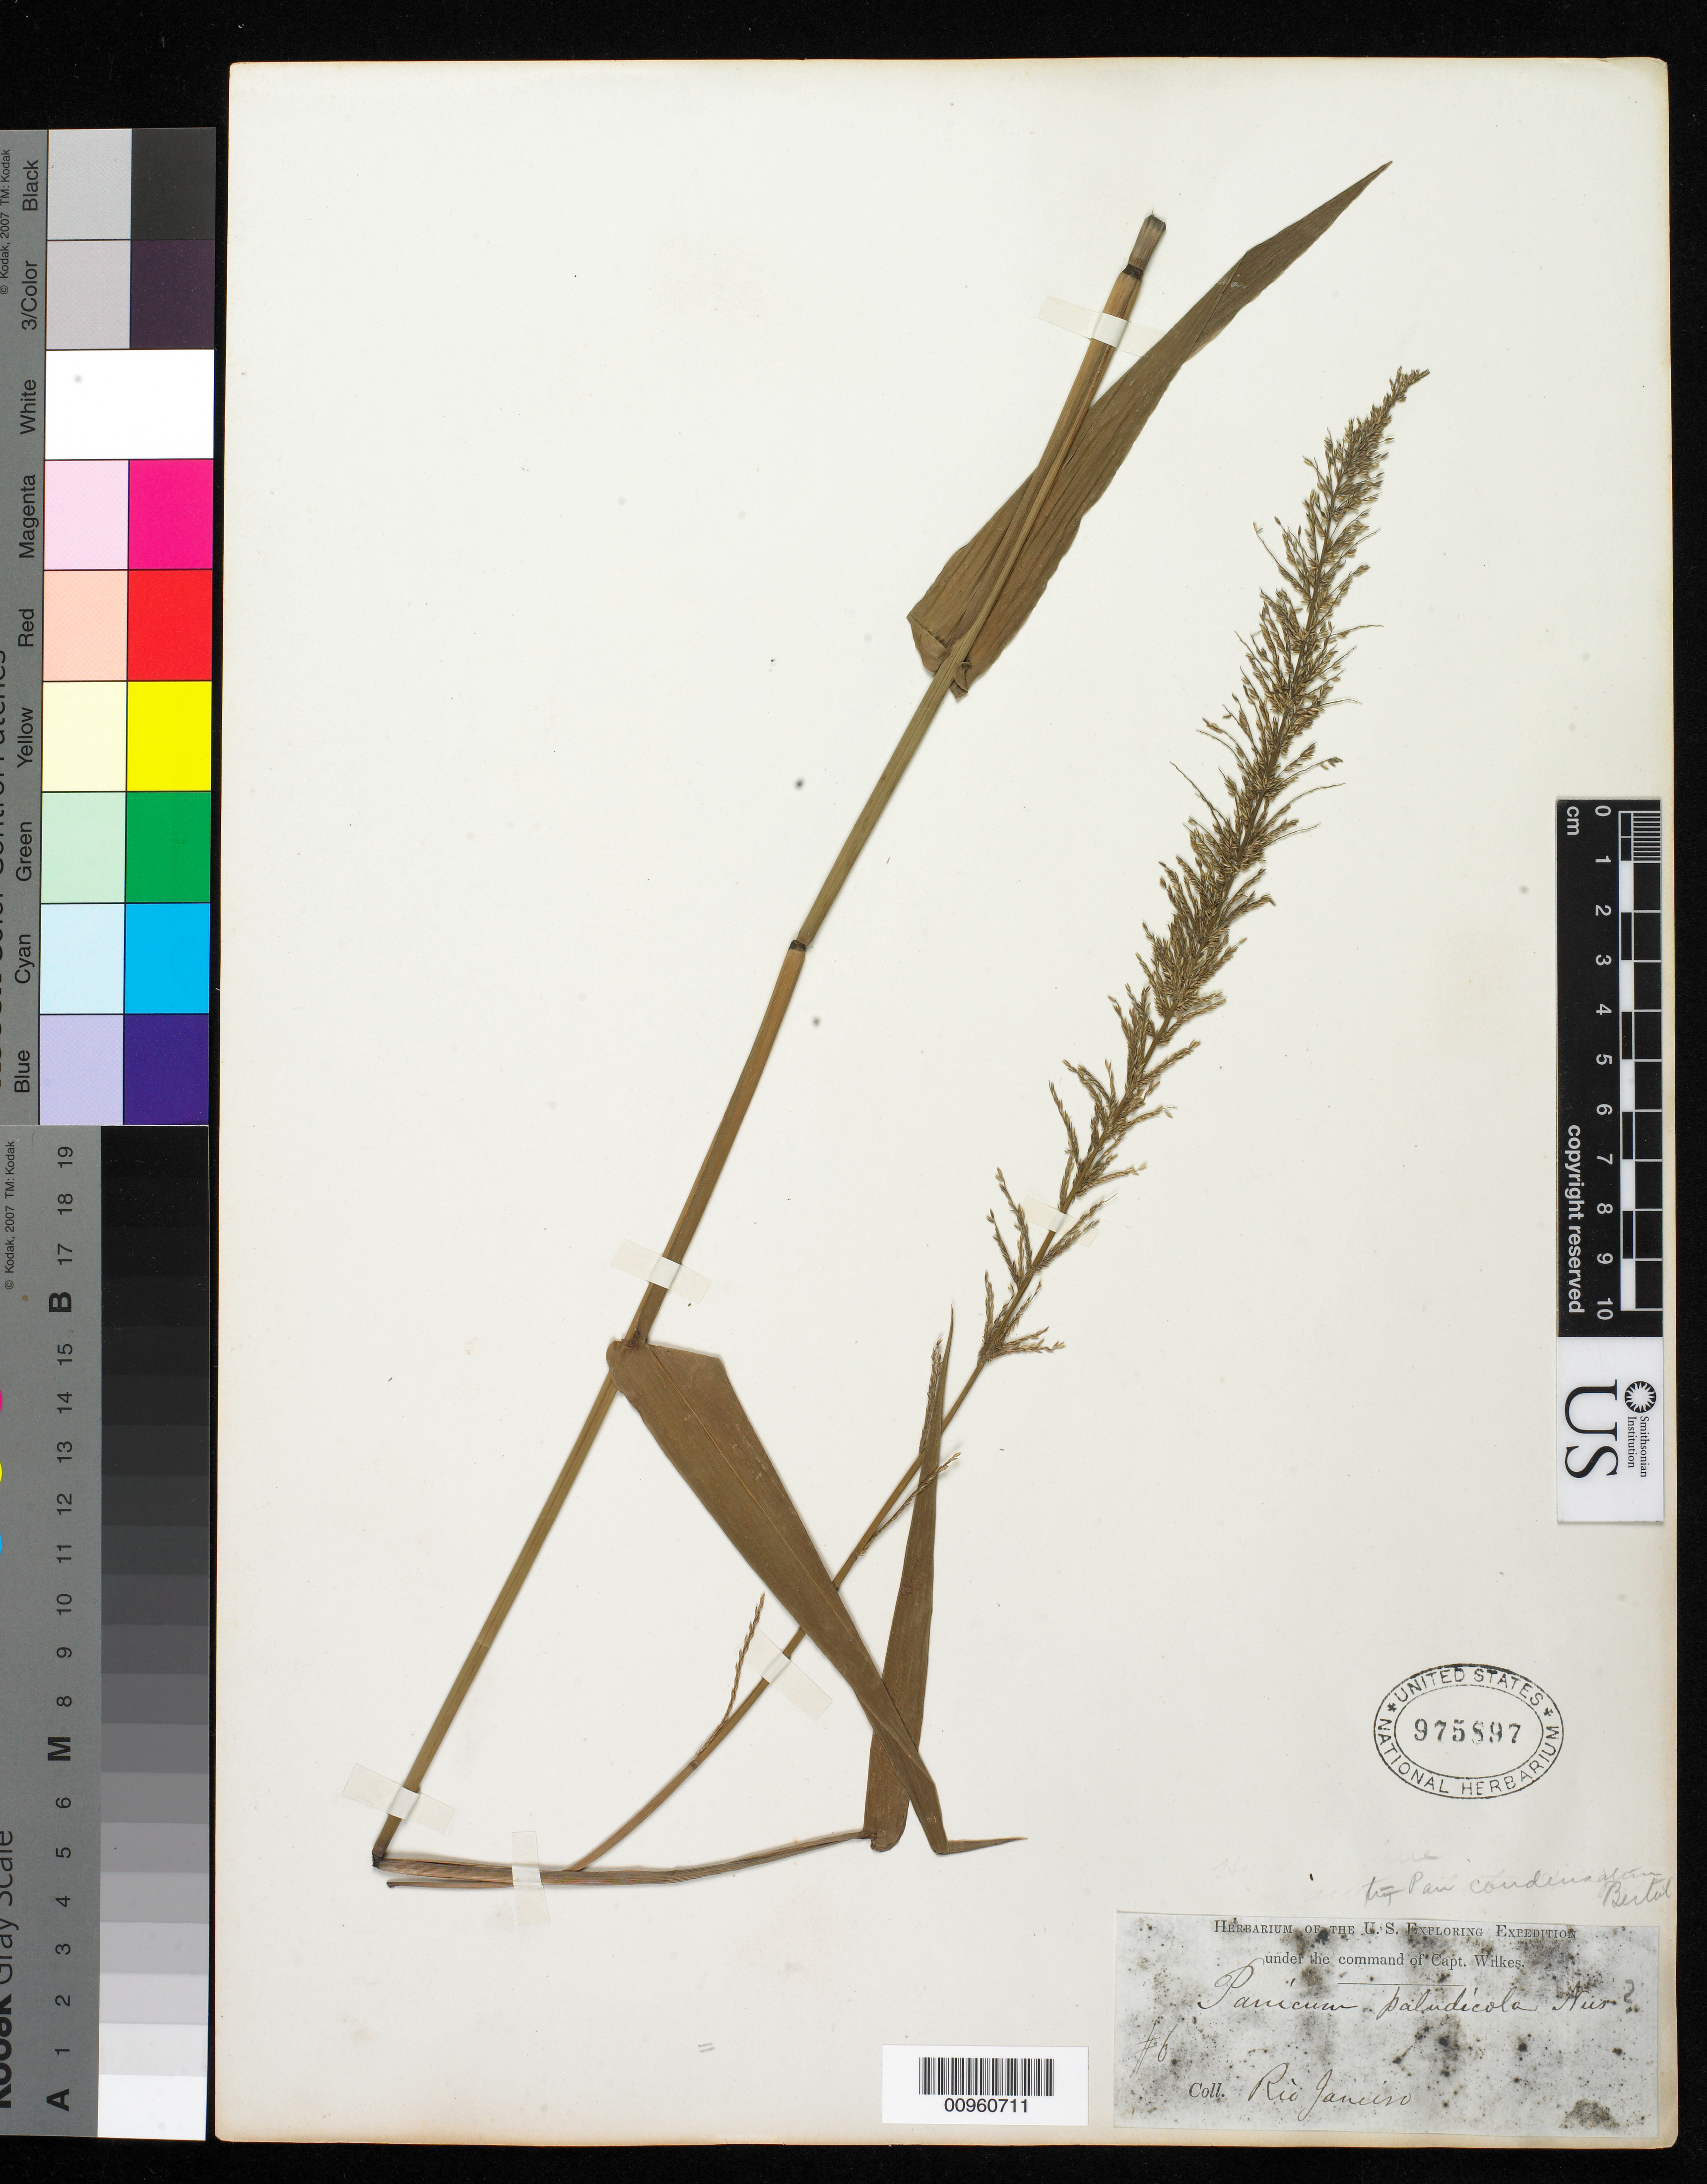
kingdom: Plantae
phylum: Tracheophyta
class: Liliopsida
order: Poales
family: Poaceae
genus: Hymenachne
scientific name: Hymenachne condensata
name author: (Bertol.) Chase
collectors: Wilkes Explor. Exped.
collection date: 1838/1842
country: Brazil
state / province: Rio de Janeiro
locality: Rio Janeiro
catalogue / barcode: US 975897